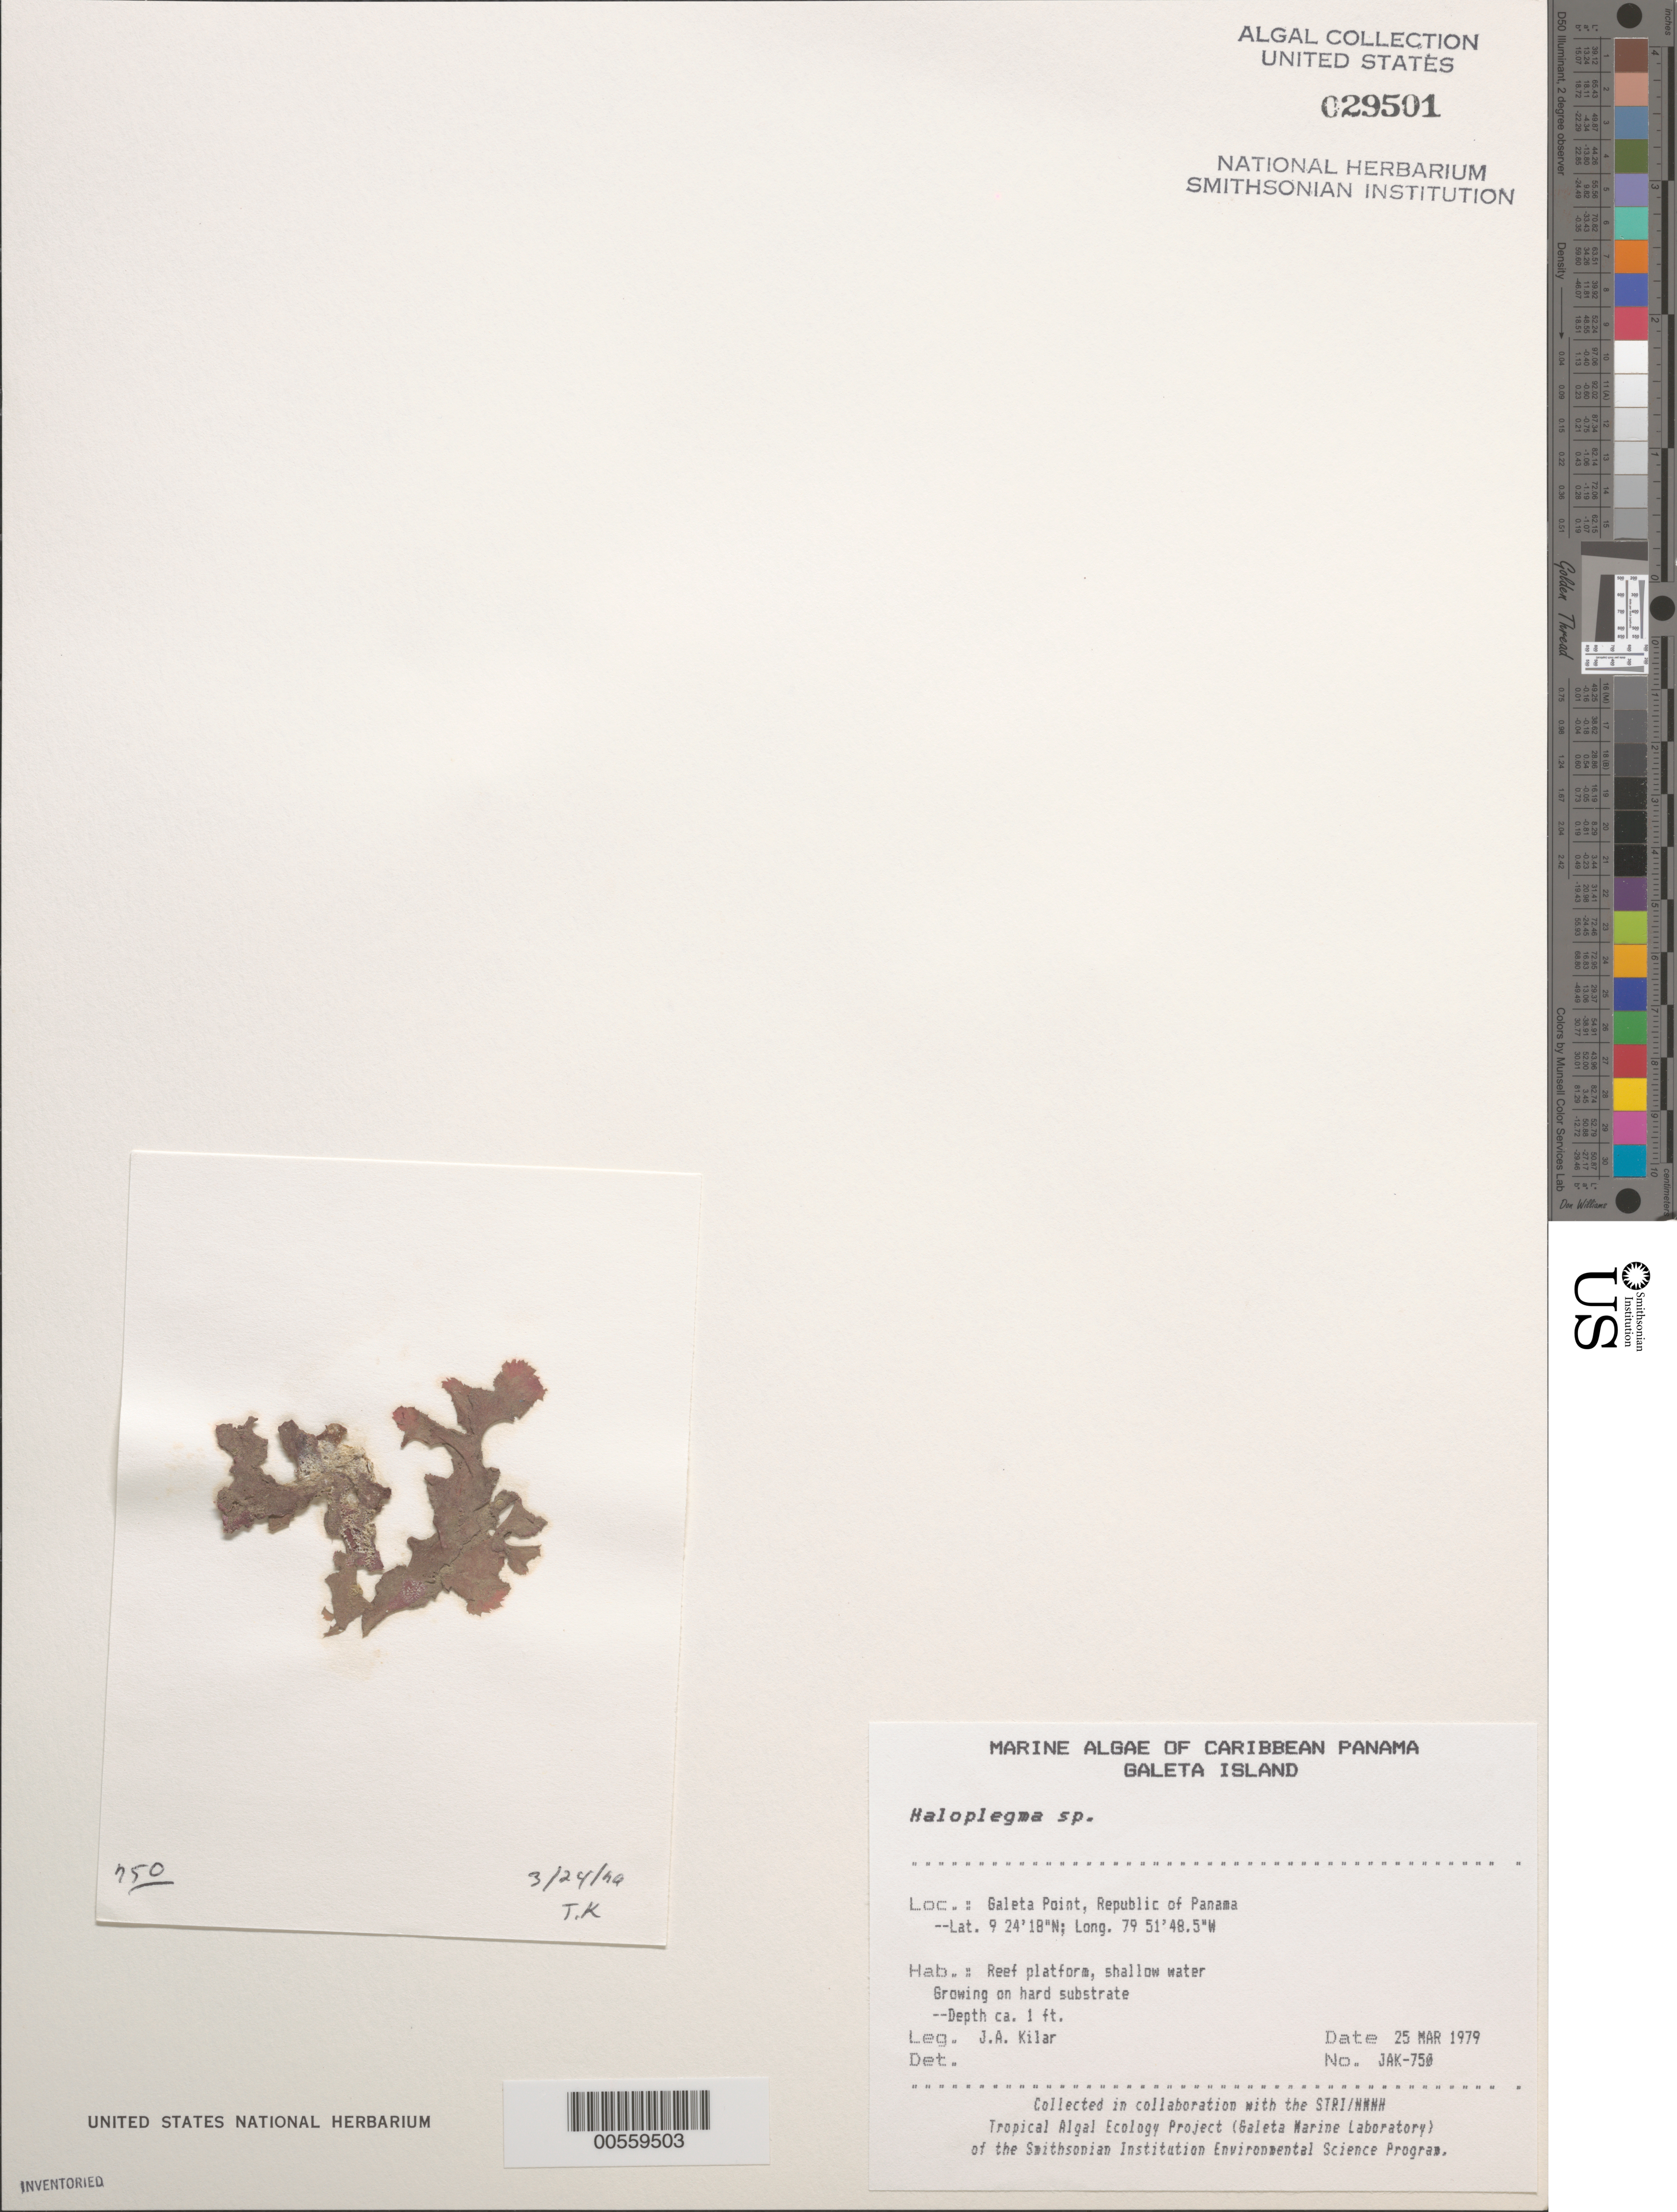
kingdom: Plantae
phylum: Rhodophyta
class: Florideophyceae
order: Ceramiales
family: Wrangeliaceae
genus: Haloplegma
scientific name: Haloplegma sp.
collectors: J. A. Kilar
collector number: JAK-750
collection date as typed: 25 Mar 1979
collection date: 1979-03-25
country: Panama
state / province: Colón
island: Galeta Island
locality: Galeta Point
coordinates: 9 24' 18" N, 79 51' 48.5" W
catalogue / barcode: US 29501